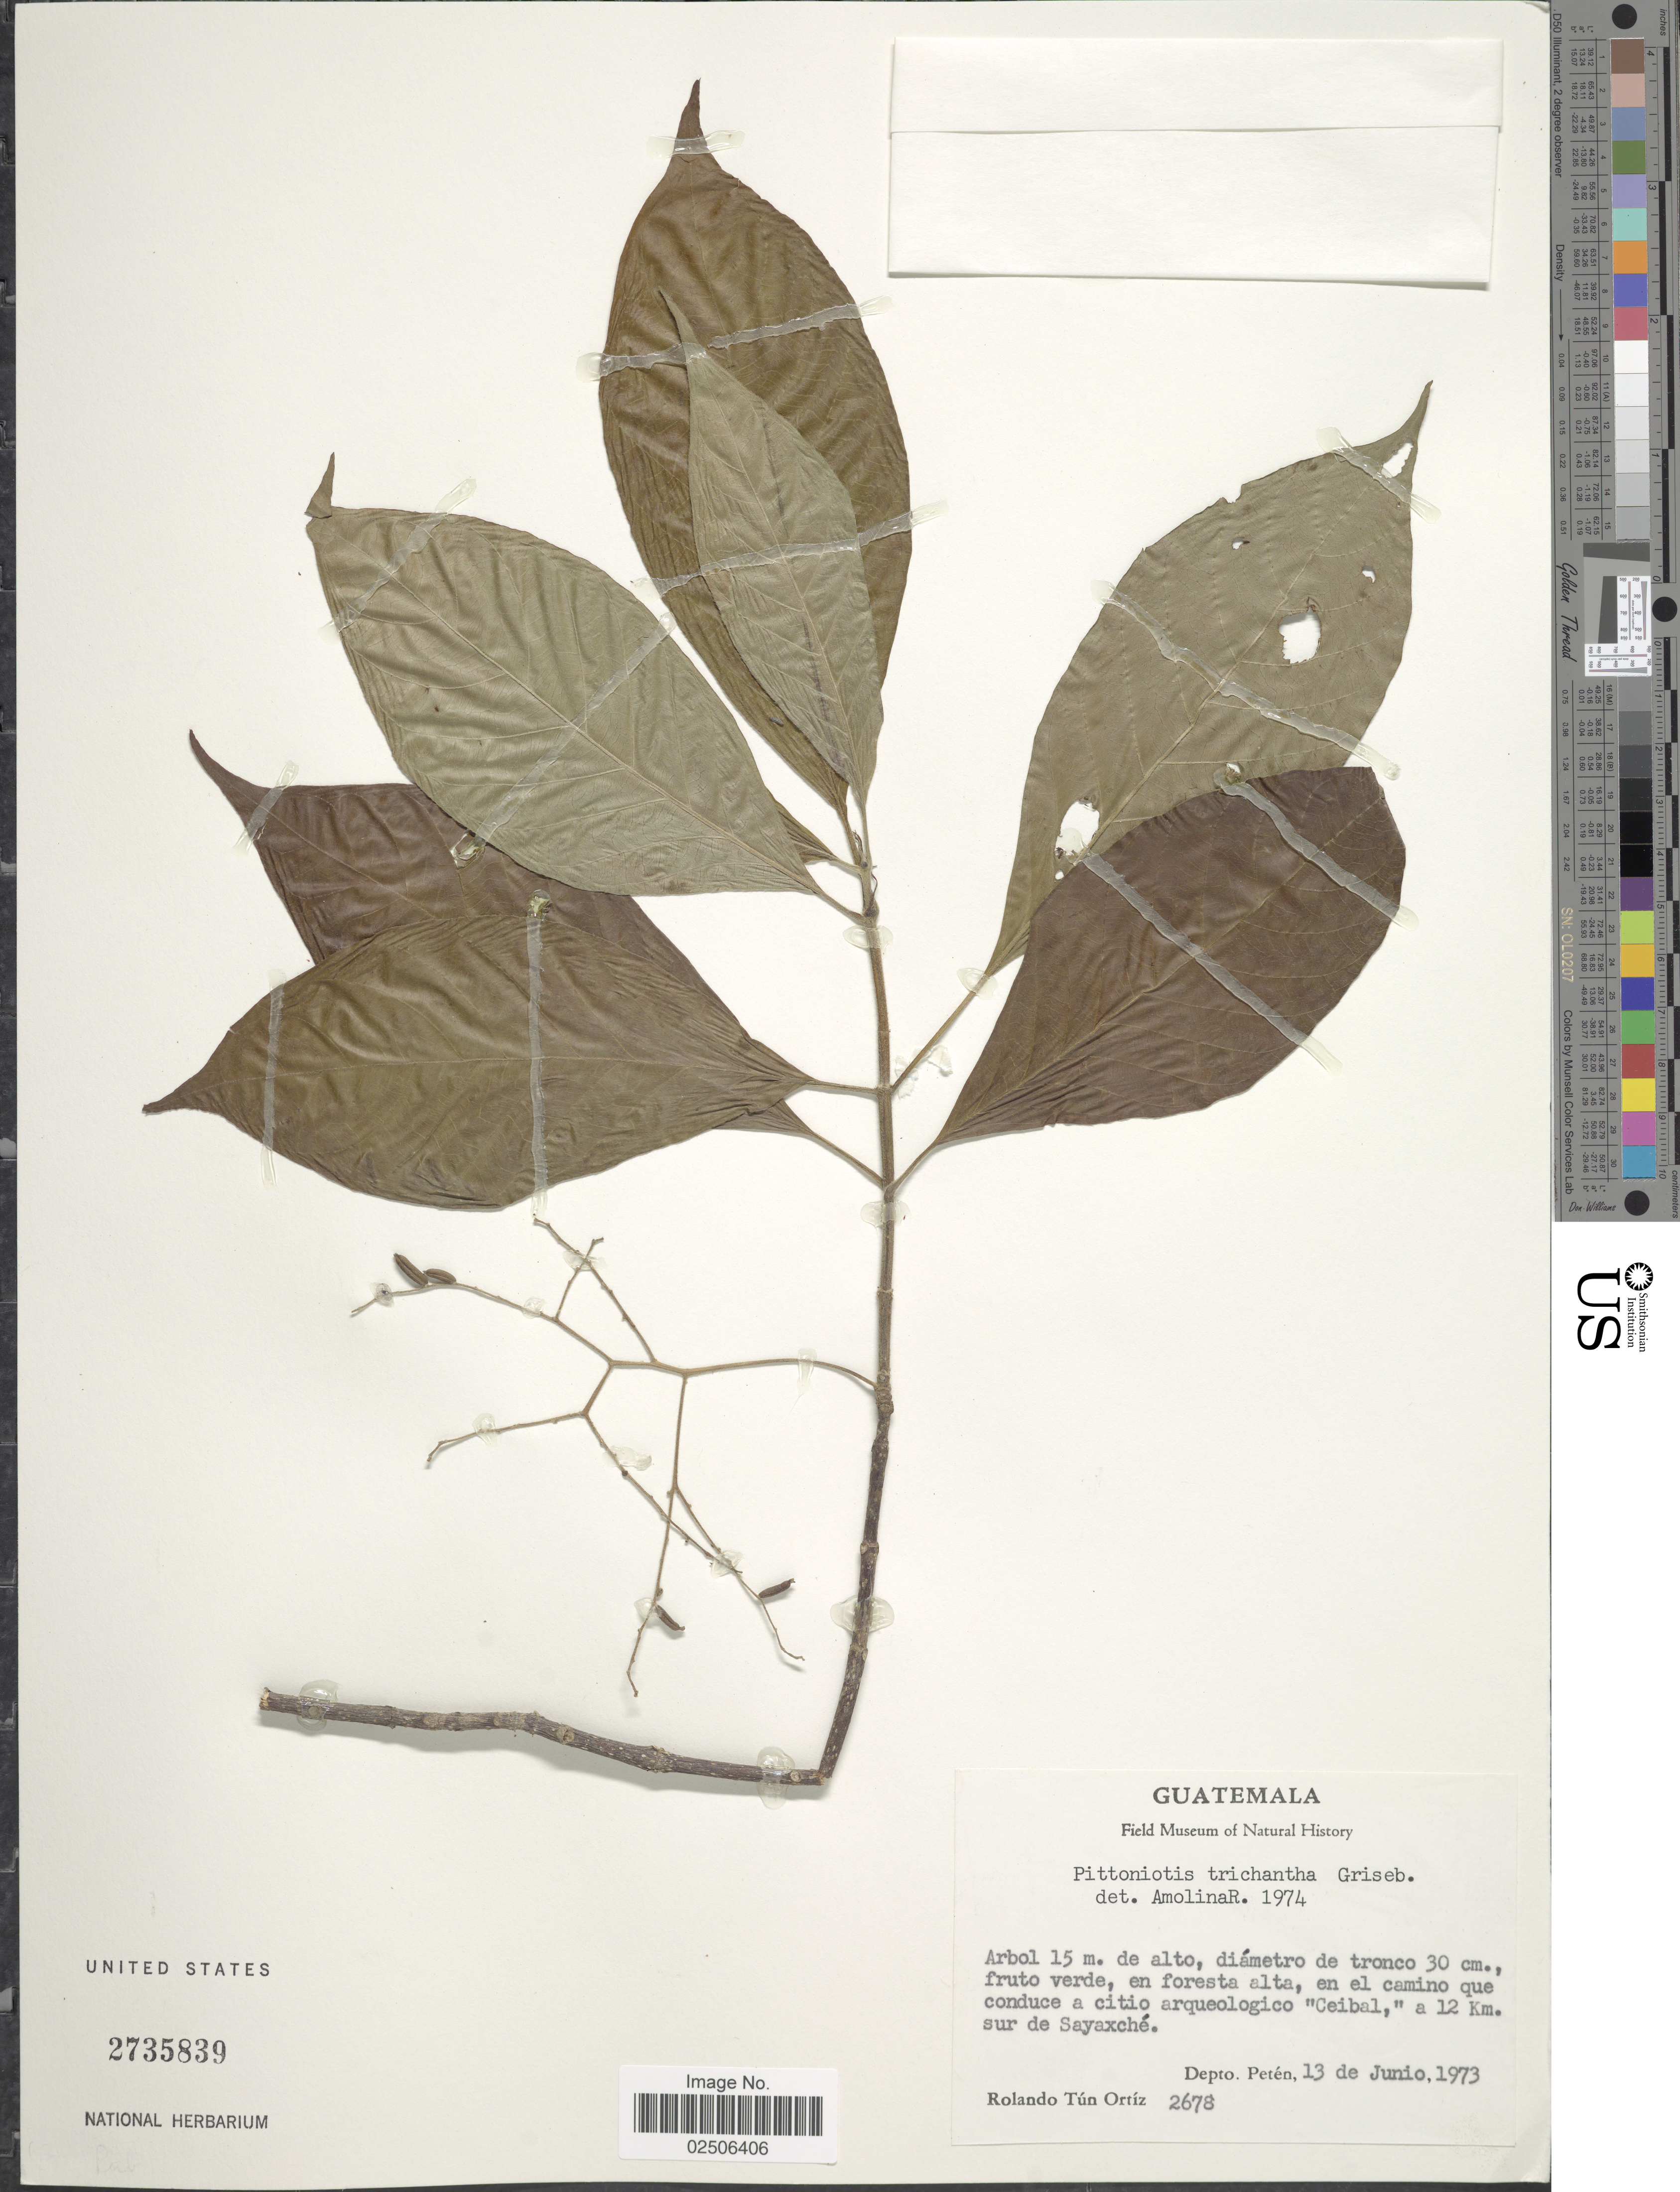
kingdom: Plantae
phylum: Tracheophyta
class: Magnoliopsida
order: Gentianales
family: Rubiaceae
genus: Pittoniotis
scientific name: Pittoniotis trichantha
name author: Griseb.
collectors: R. T. Ortíz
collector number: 2678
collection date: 1973-06-13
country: Guatemala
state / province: El Petén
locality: En camino que conduce a citio arquelogico "Ceibal", a 12 km. sur de Sayaxche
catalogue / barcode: US 2735839